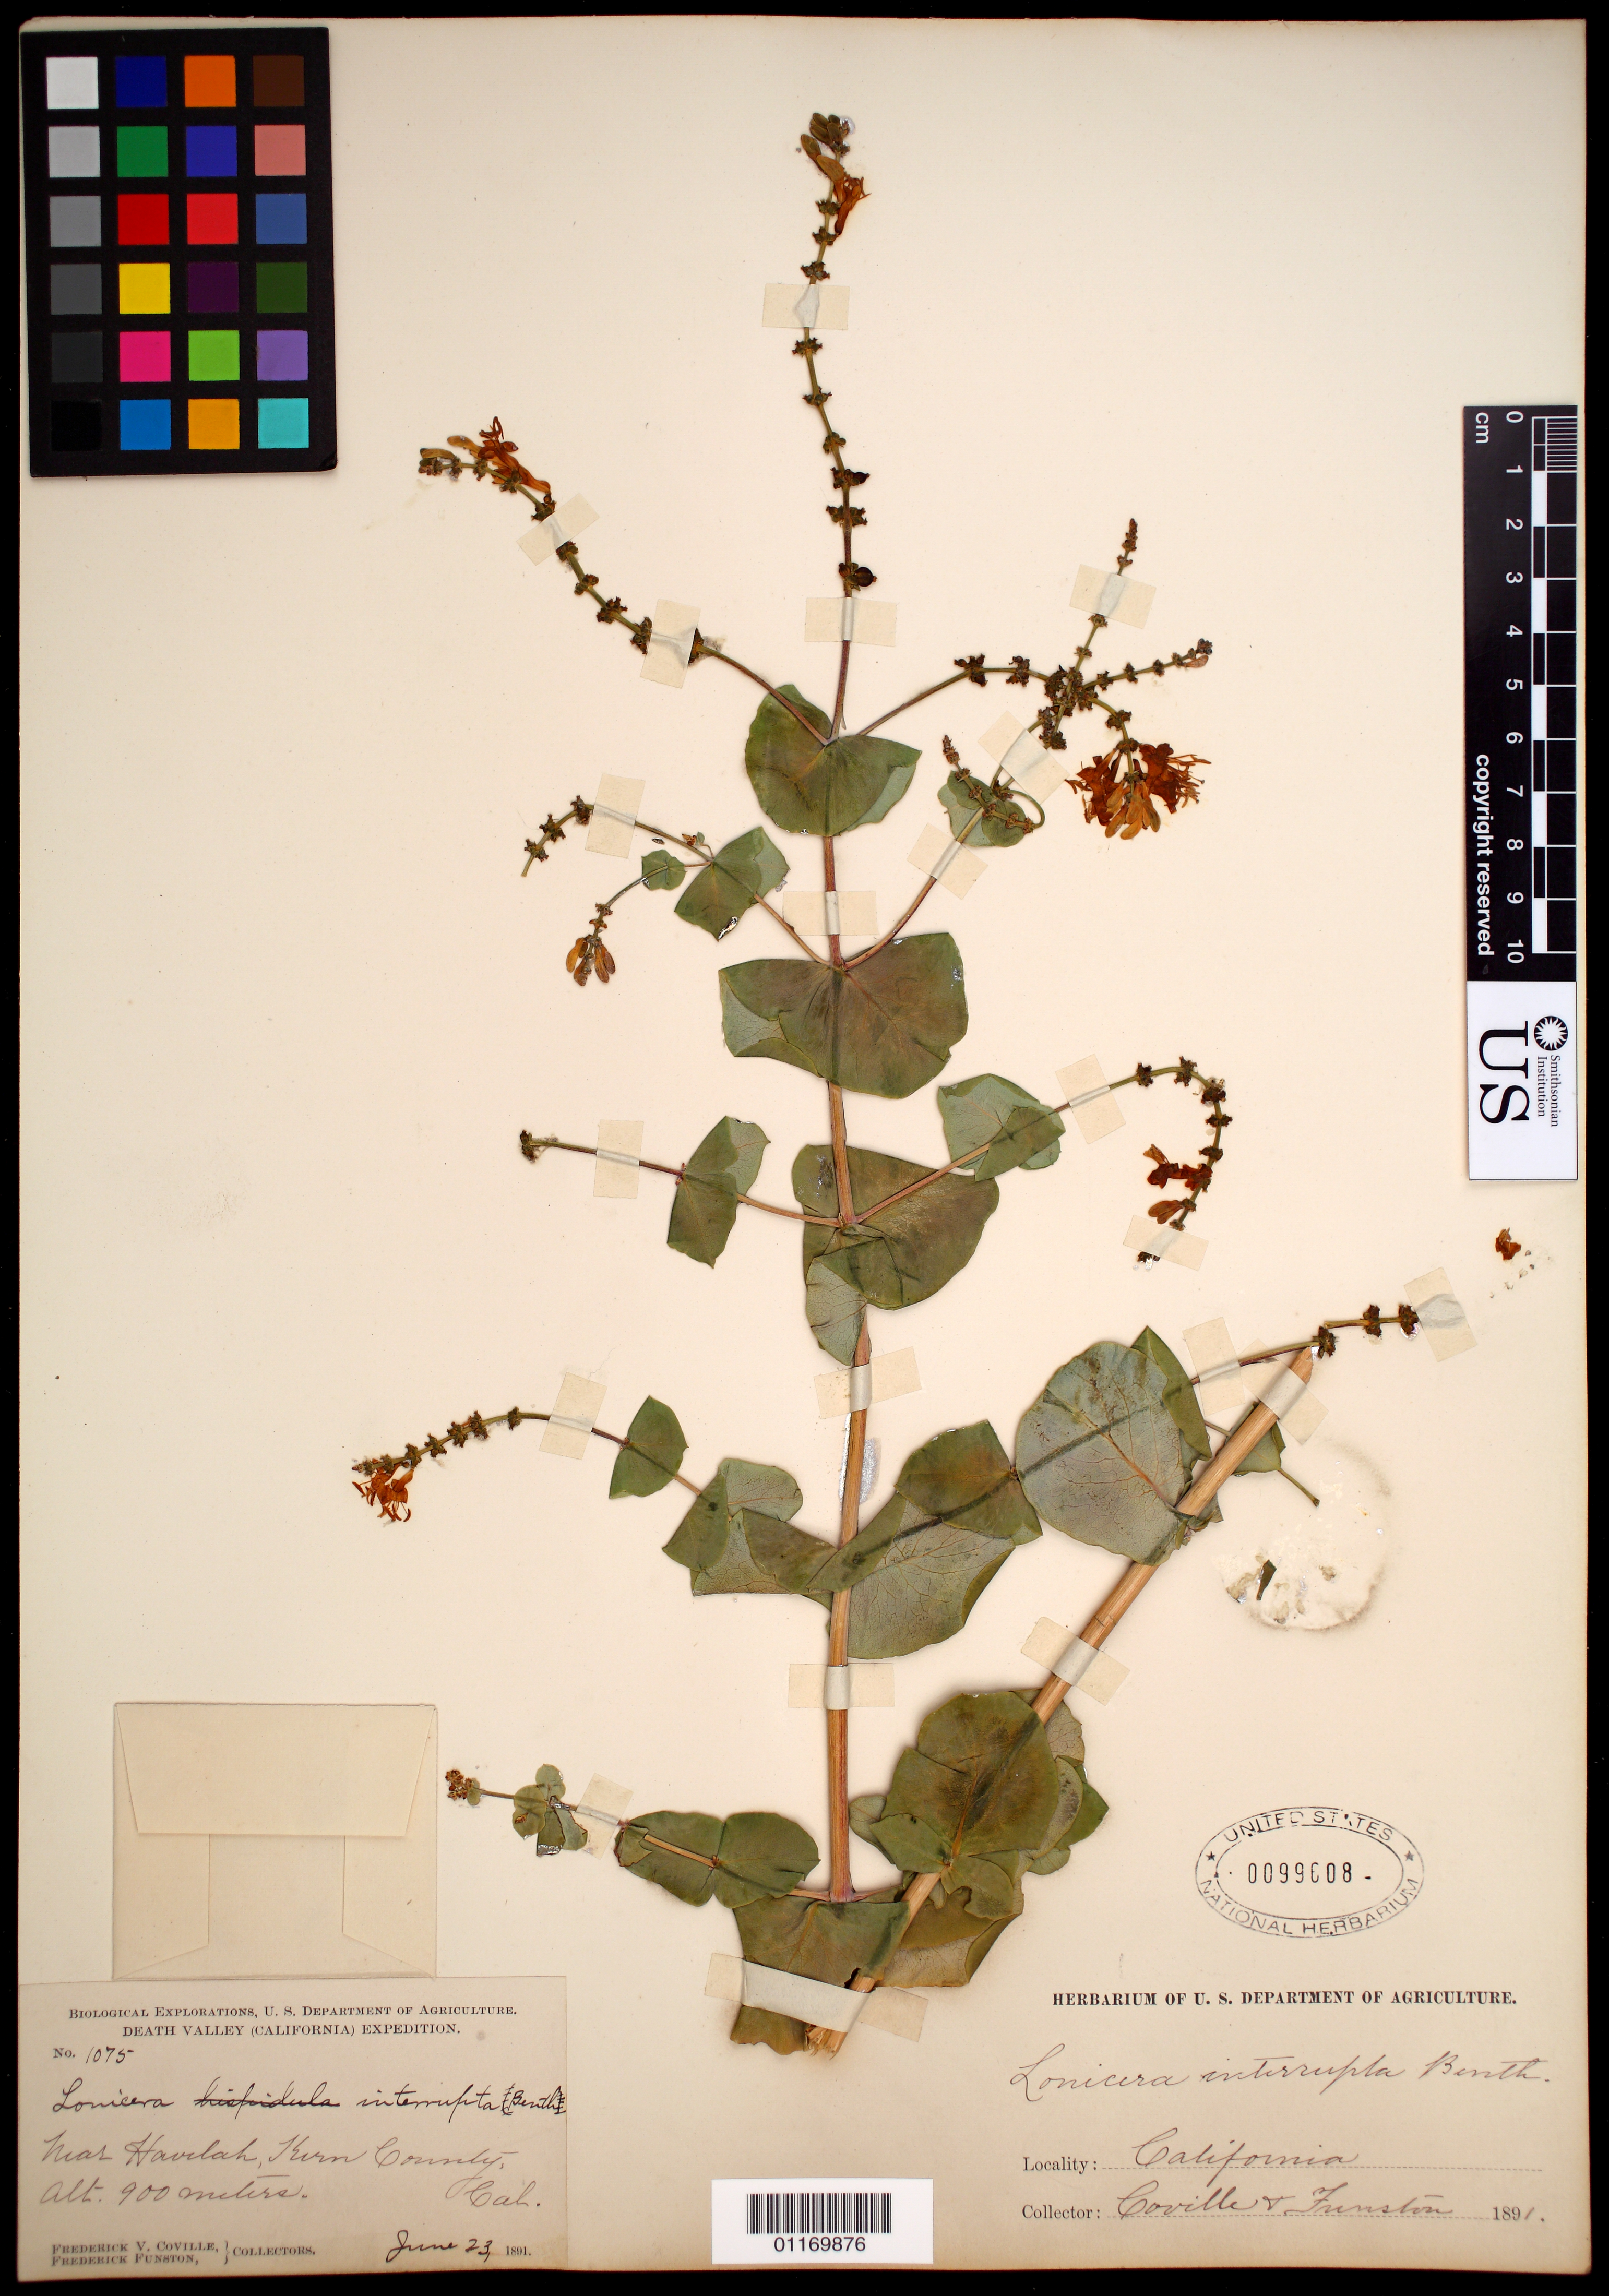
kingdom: Plantae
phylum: Tracheophyta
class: Magnoliopsida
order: Dipsacales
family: Caprifoliaceae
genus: Lonicera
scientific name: Lonicera interrupta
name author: Benth.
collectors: F. V. Coville & F. Funston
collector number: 1075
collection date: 1891-06-23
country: United States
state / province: California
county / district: Kern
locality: near Havelah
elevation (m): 900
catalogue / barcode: US 99608